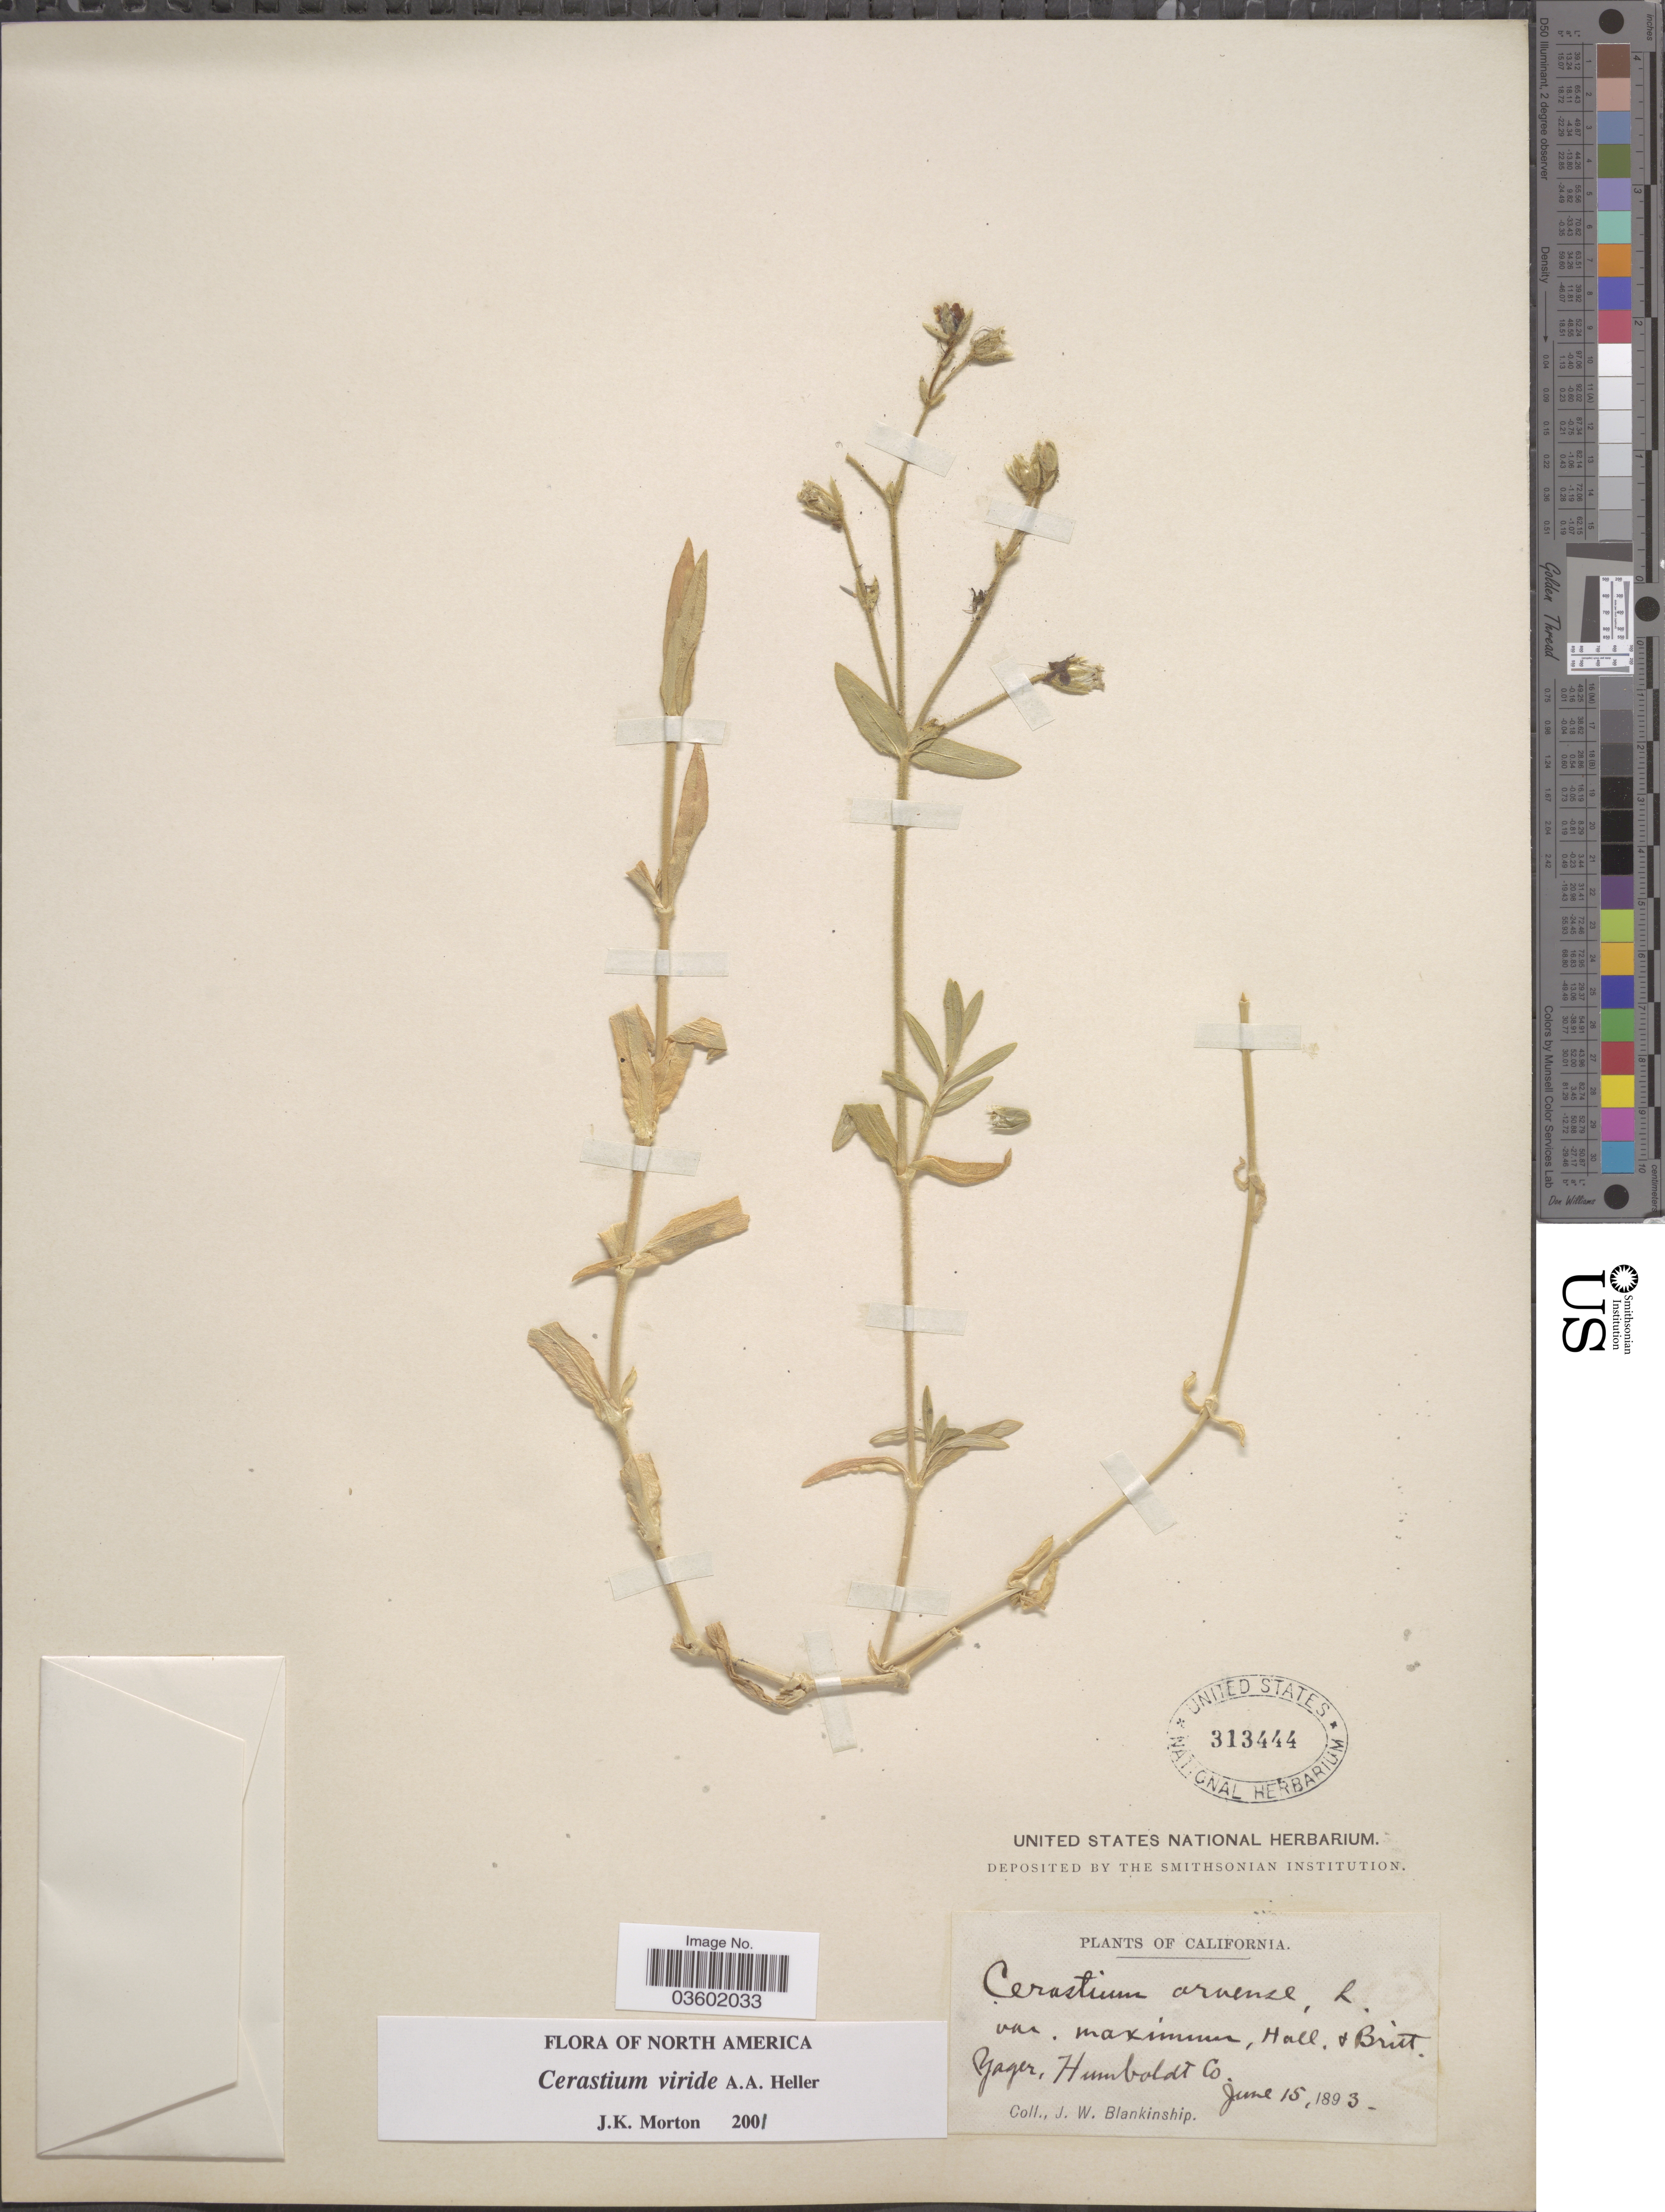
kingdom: Plantae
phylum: Tracheophyta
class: Magnoliopsida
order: Caryophyllales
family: Caryophyllaceae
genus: Cerastium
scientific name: Cerastium viride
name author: A. Heller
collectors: J. W. Blankinship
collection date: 1893-06-15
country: United States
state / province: California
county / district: Humboldt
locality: Yager, Humboldt Co.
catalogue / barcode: US 313444